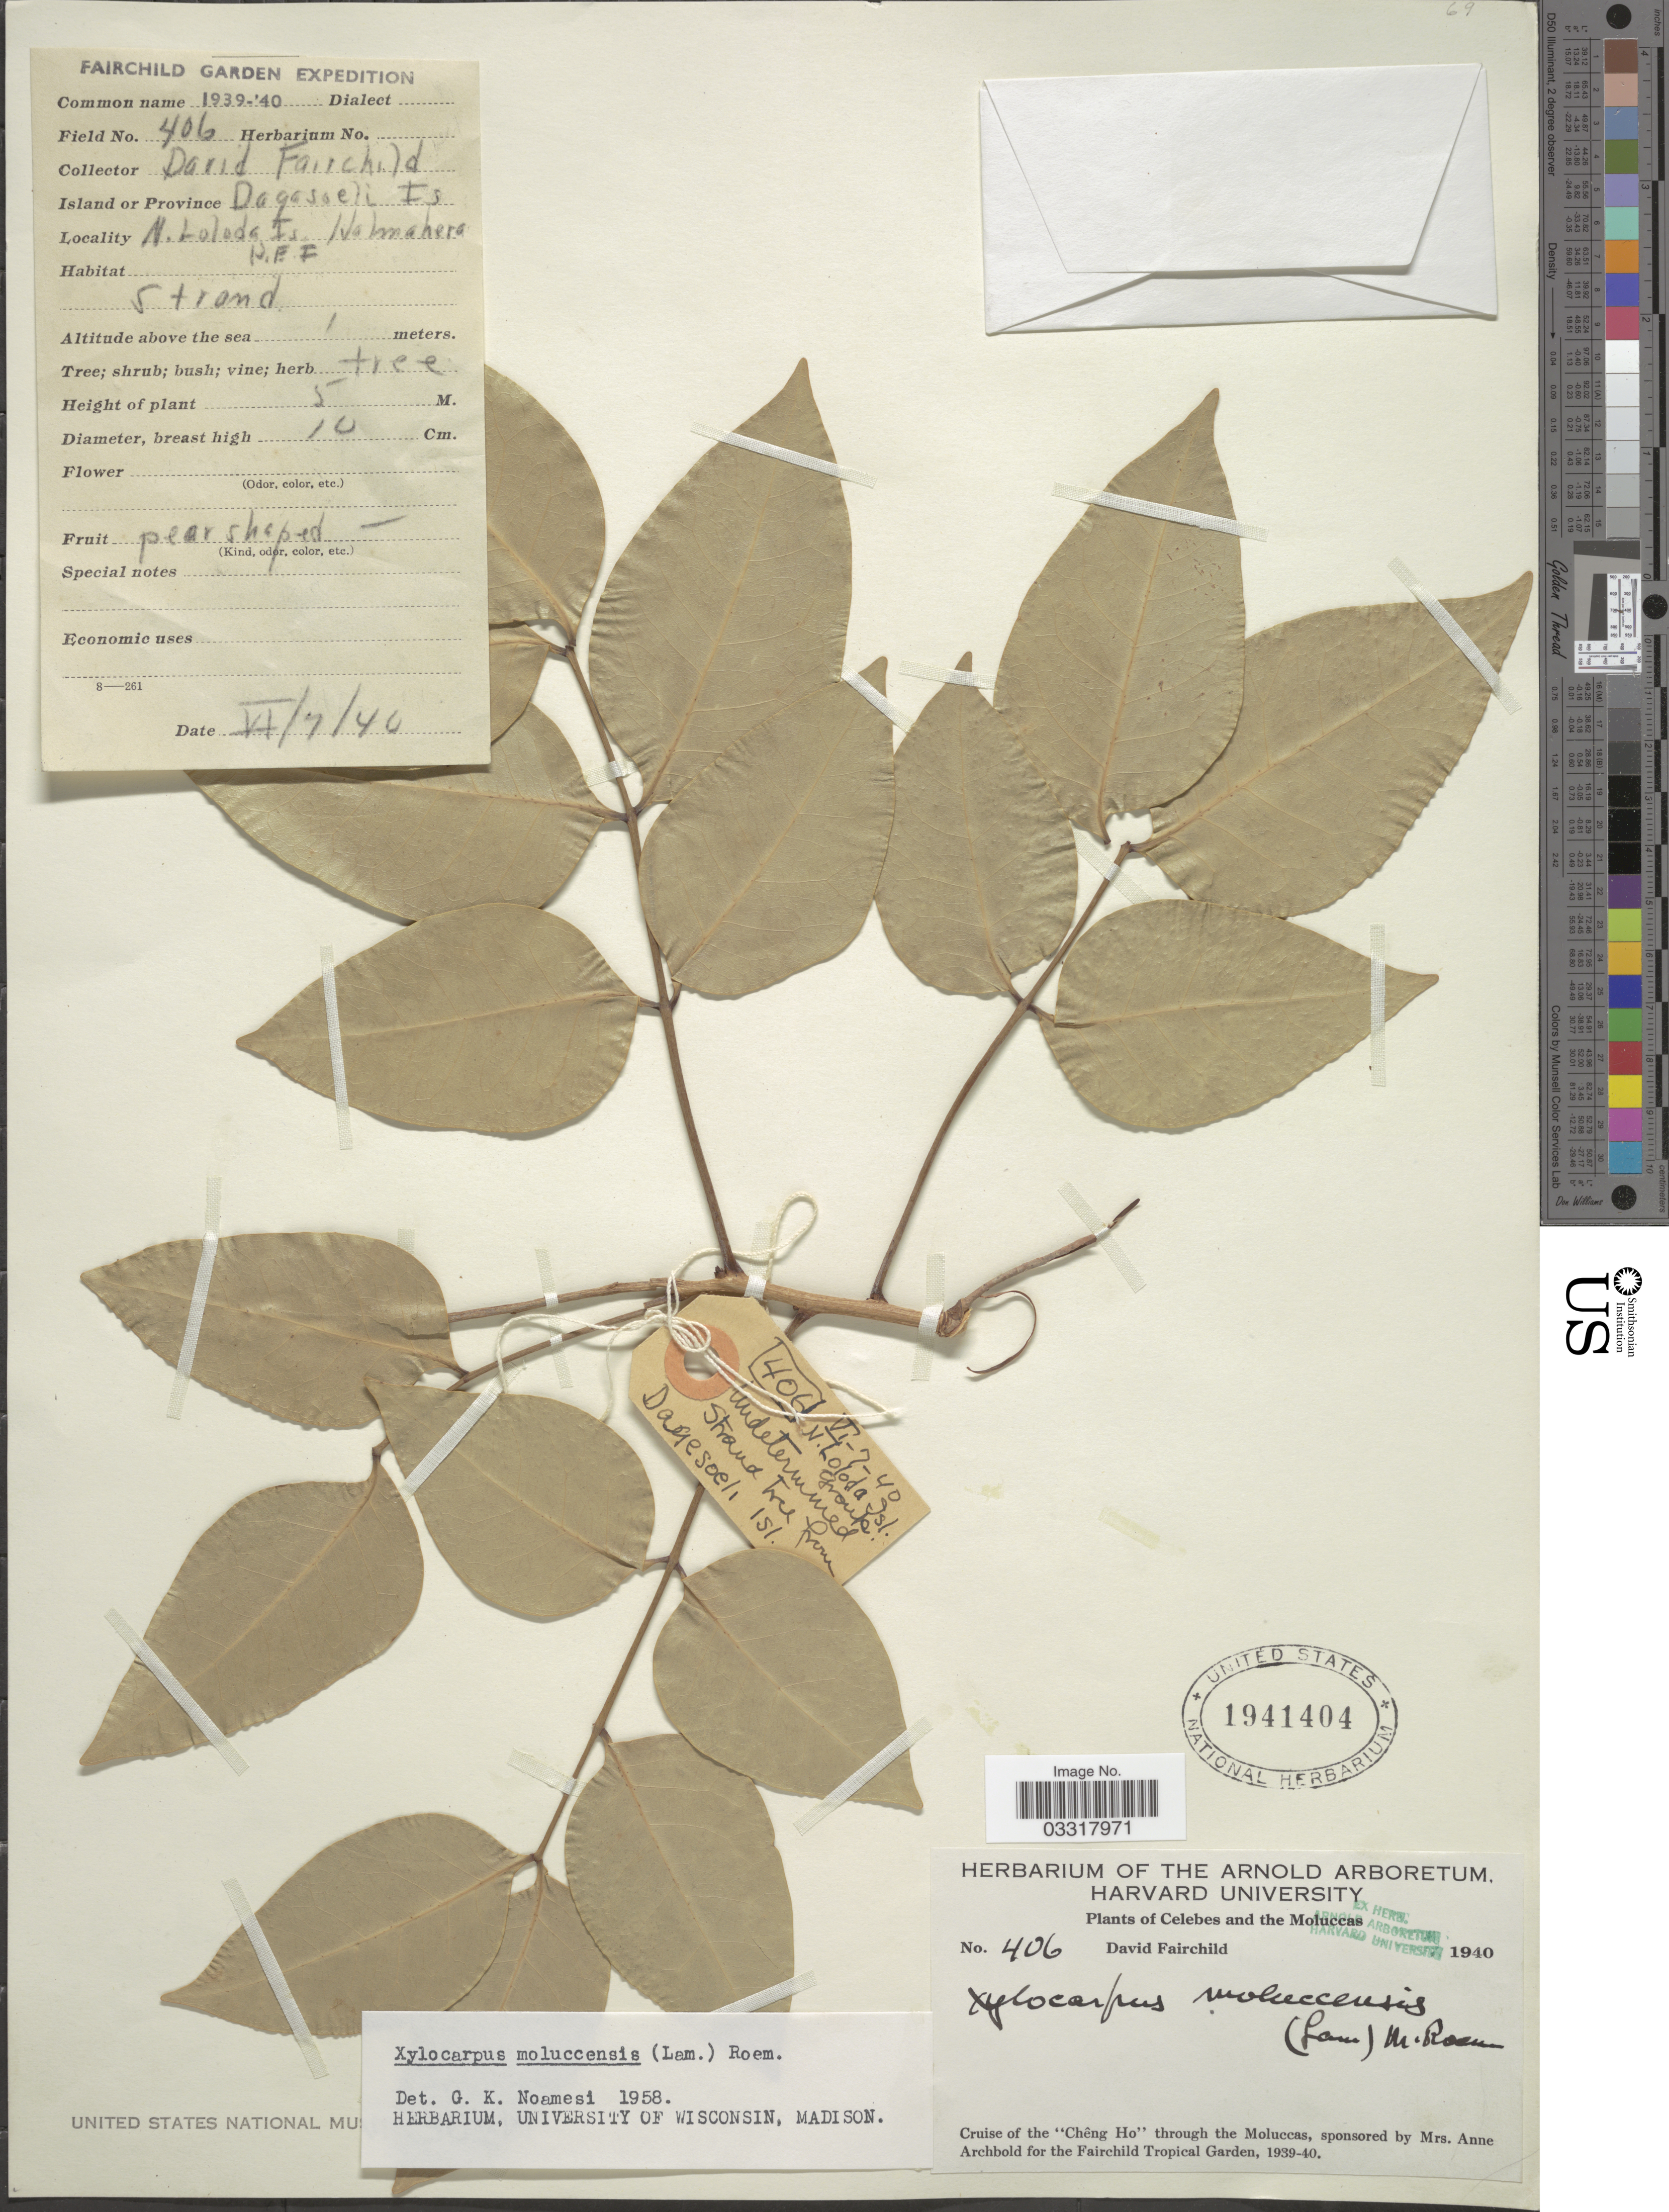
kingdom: Plantae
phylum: Tracheophyta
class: Magnoliopsida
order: Sapindales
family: Meliaceae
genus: Xylocarpus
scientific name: Xylocarpus moluccensis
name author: (Lam.) M. Roem.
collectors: D. Fairchild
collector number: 406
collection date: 1940-06-07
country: Indonesia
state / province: Maluku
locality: Island or Province Dagasoeli Is. N. Loloda Is. Halmahera N.E.F. [unsure placement]. Celebes and the Moluccas.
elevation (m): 1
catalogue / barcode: US 1941404